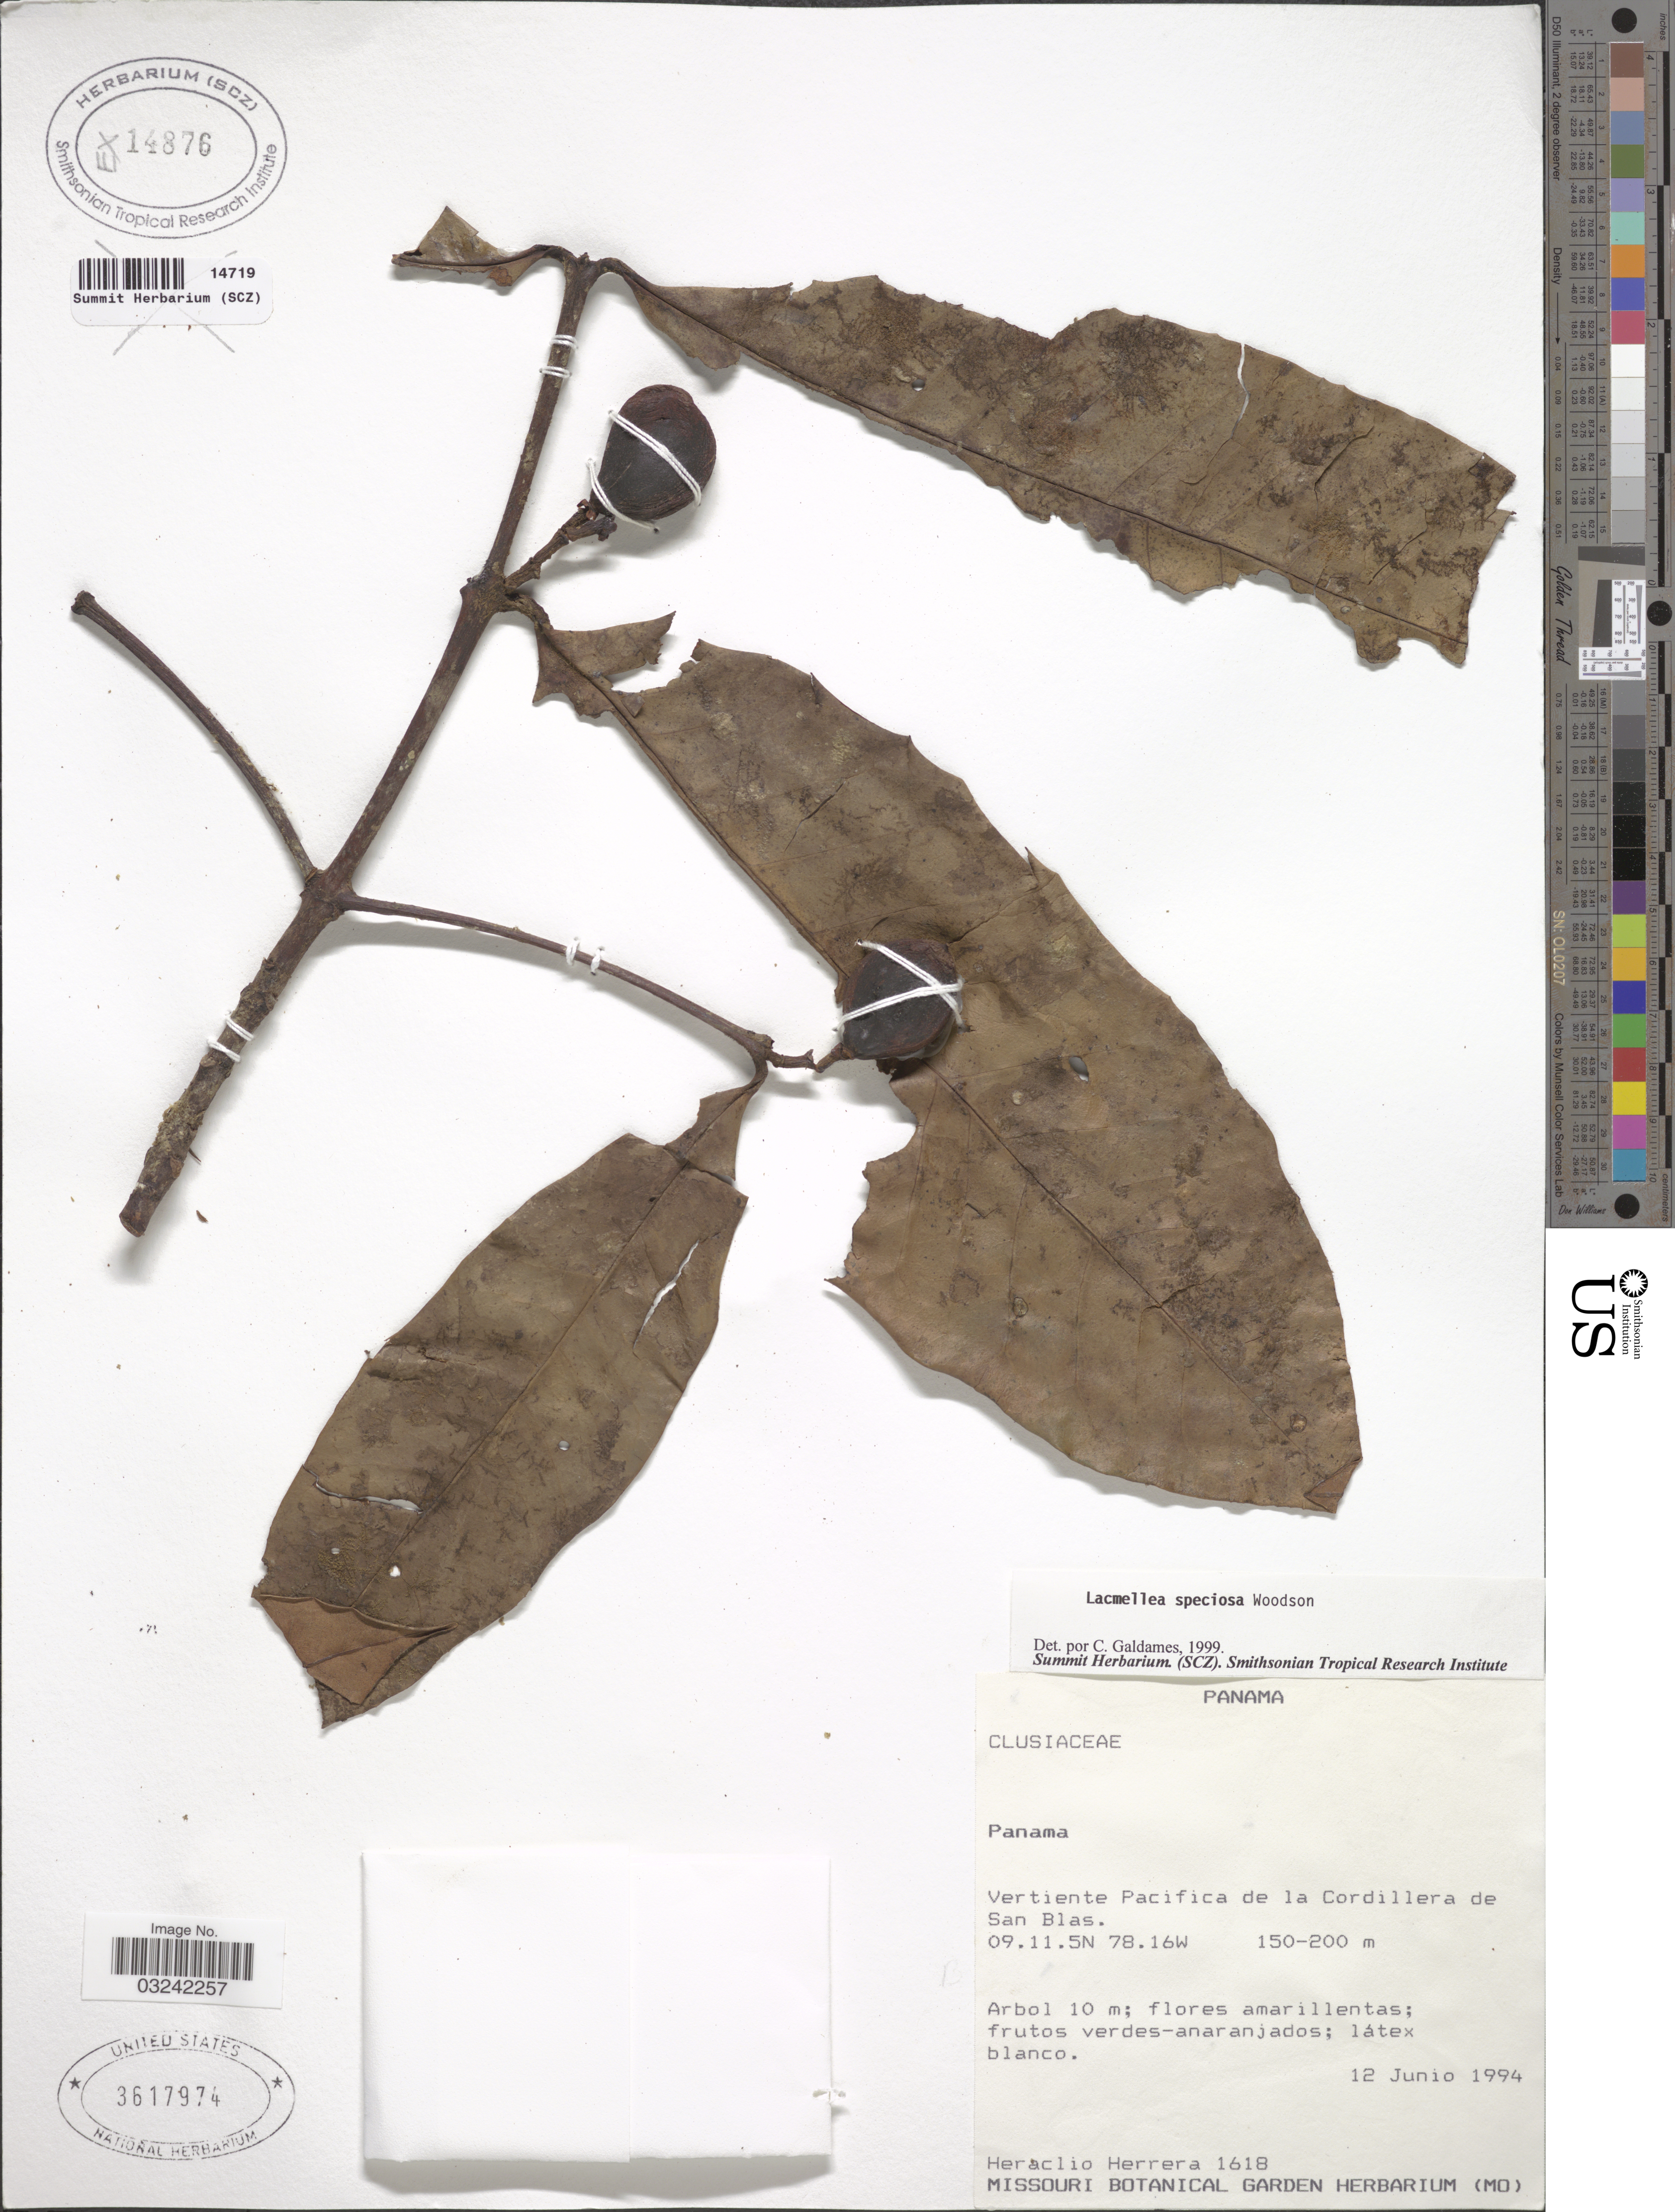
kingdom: Plantae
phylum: Tracheophyta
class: Magnoliopsida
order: Gentianales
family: Apocynaceae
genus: Lacmellea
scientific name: Lacmellea speciosa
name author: Woodson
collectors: H. Herrera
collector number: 1618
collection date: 1994-06-12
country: Panama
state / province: Panamá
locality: Vertiente Pacifica de la Cordillera de San Blas.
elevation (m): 150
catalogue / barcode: US 3617974